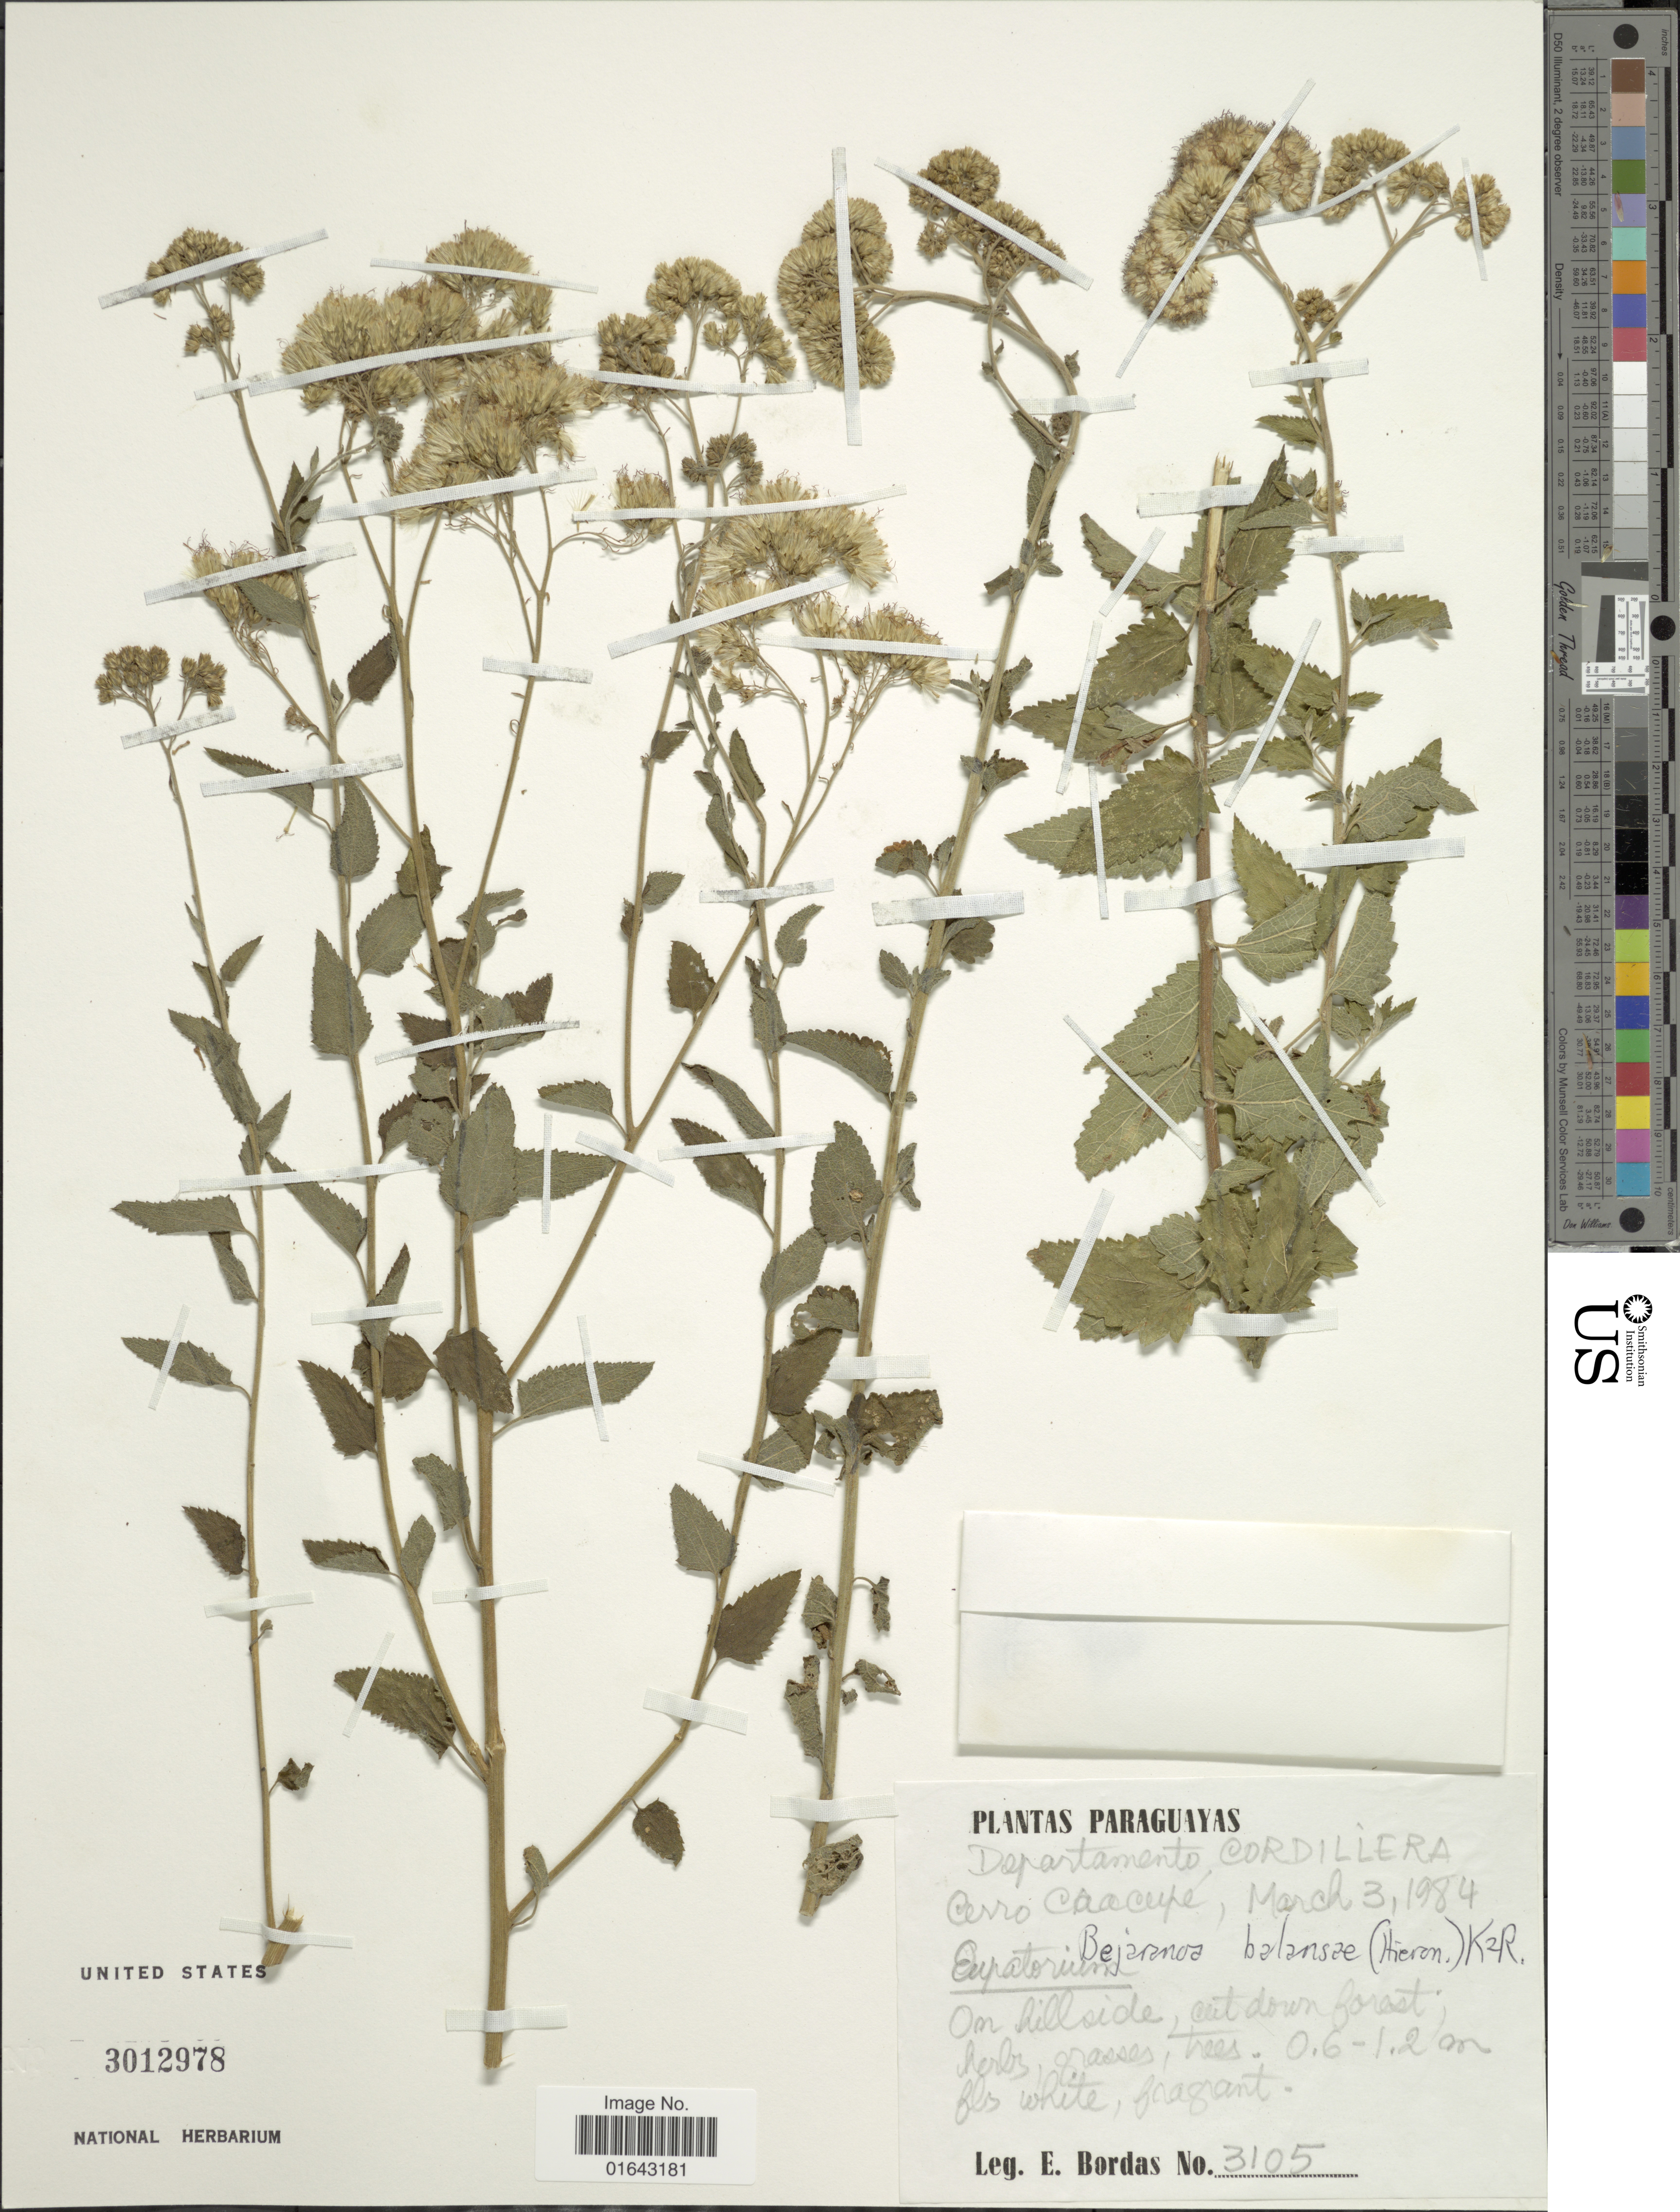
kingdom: Plantae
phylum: Tracheophyta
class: Magnoliopsida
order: Asterales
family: Asteraceae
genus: Bejaranoa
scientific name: Bejaranoa balansae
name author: (Hieron.) R.M. King & H. Rob.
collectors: E. Bordas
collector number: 3105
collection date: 1984-03-03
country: Paraguay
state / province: Cordillera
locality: Departamento Cordillera. Cerro Caacupé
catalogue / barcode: US 3012978